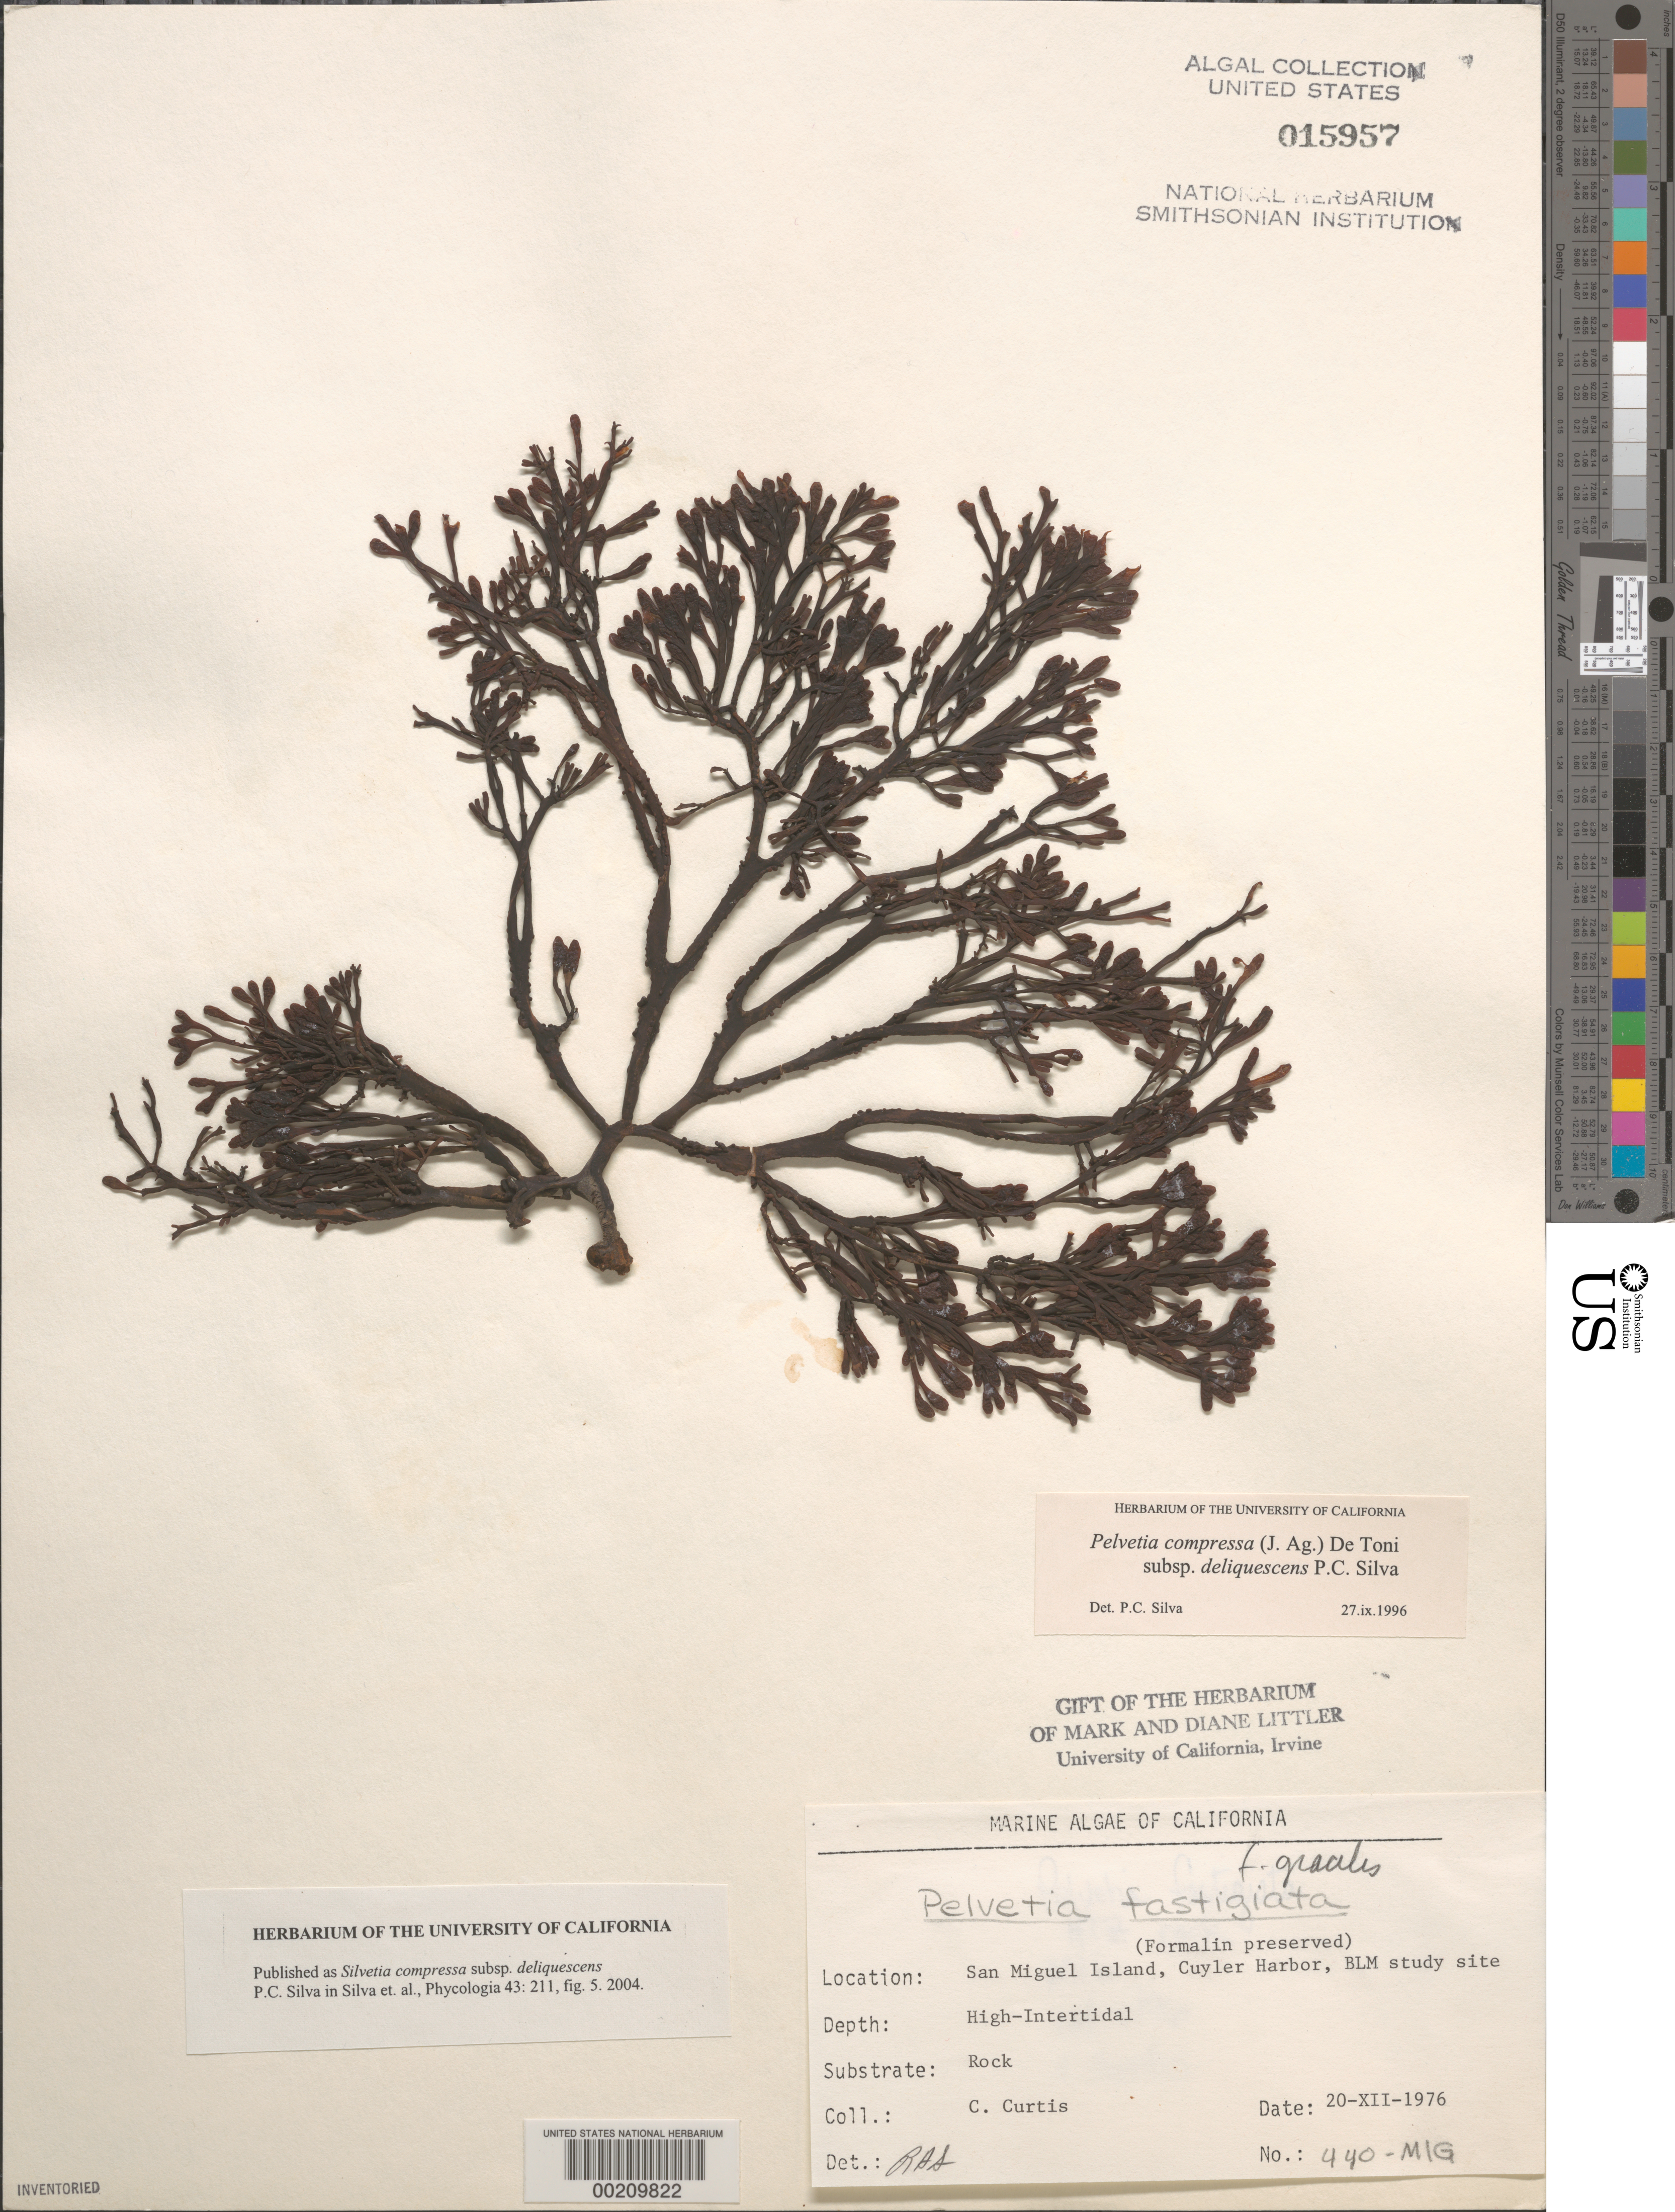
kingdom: Chromista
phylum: Ochrophyta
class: Phaeophyceae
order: Fucales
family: Fucaceae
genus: Silvetia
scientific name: Silvetia compressa subsp. deliquescens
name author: P.C. Silva in P.C. Silva et al.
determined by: Silva, P. C.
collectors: C. Curtis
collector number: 440-MIG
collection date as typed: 20 Dec 1976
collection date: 1976-12-20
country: United States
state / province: California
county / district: Santa Barbara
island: San Miguel Island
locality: Cuyler Harbor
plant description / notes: BLM-SOCALBIGHT Rocky Intertidal Survey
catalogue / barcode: US 15957